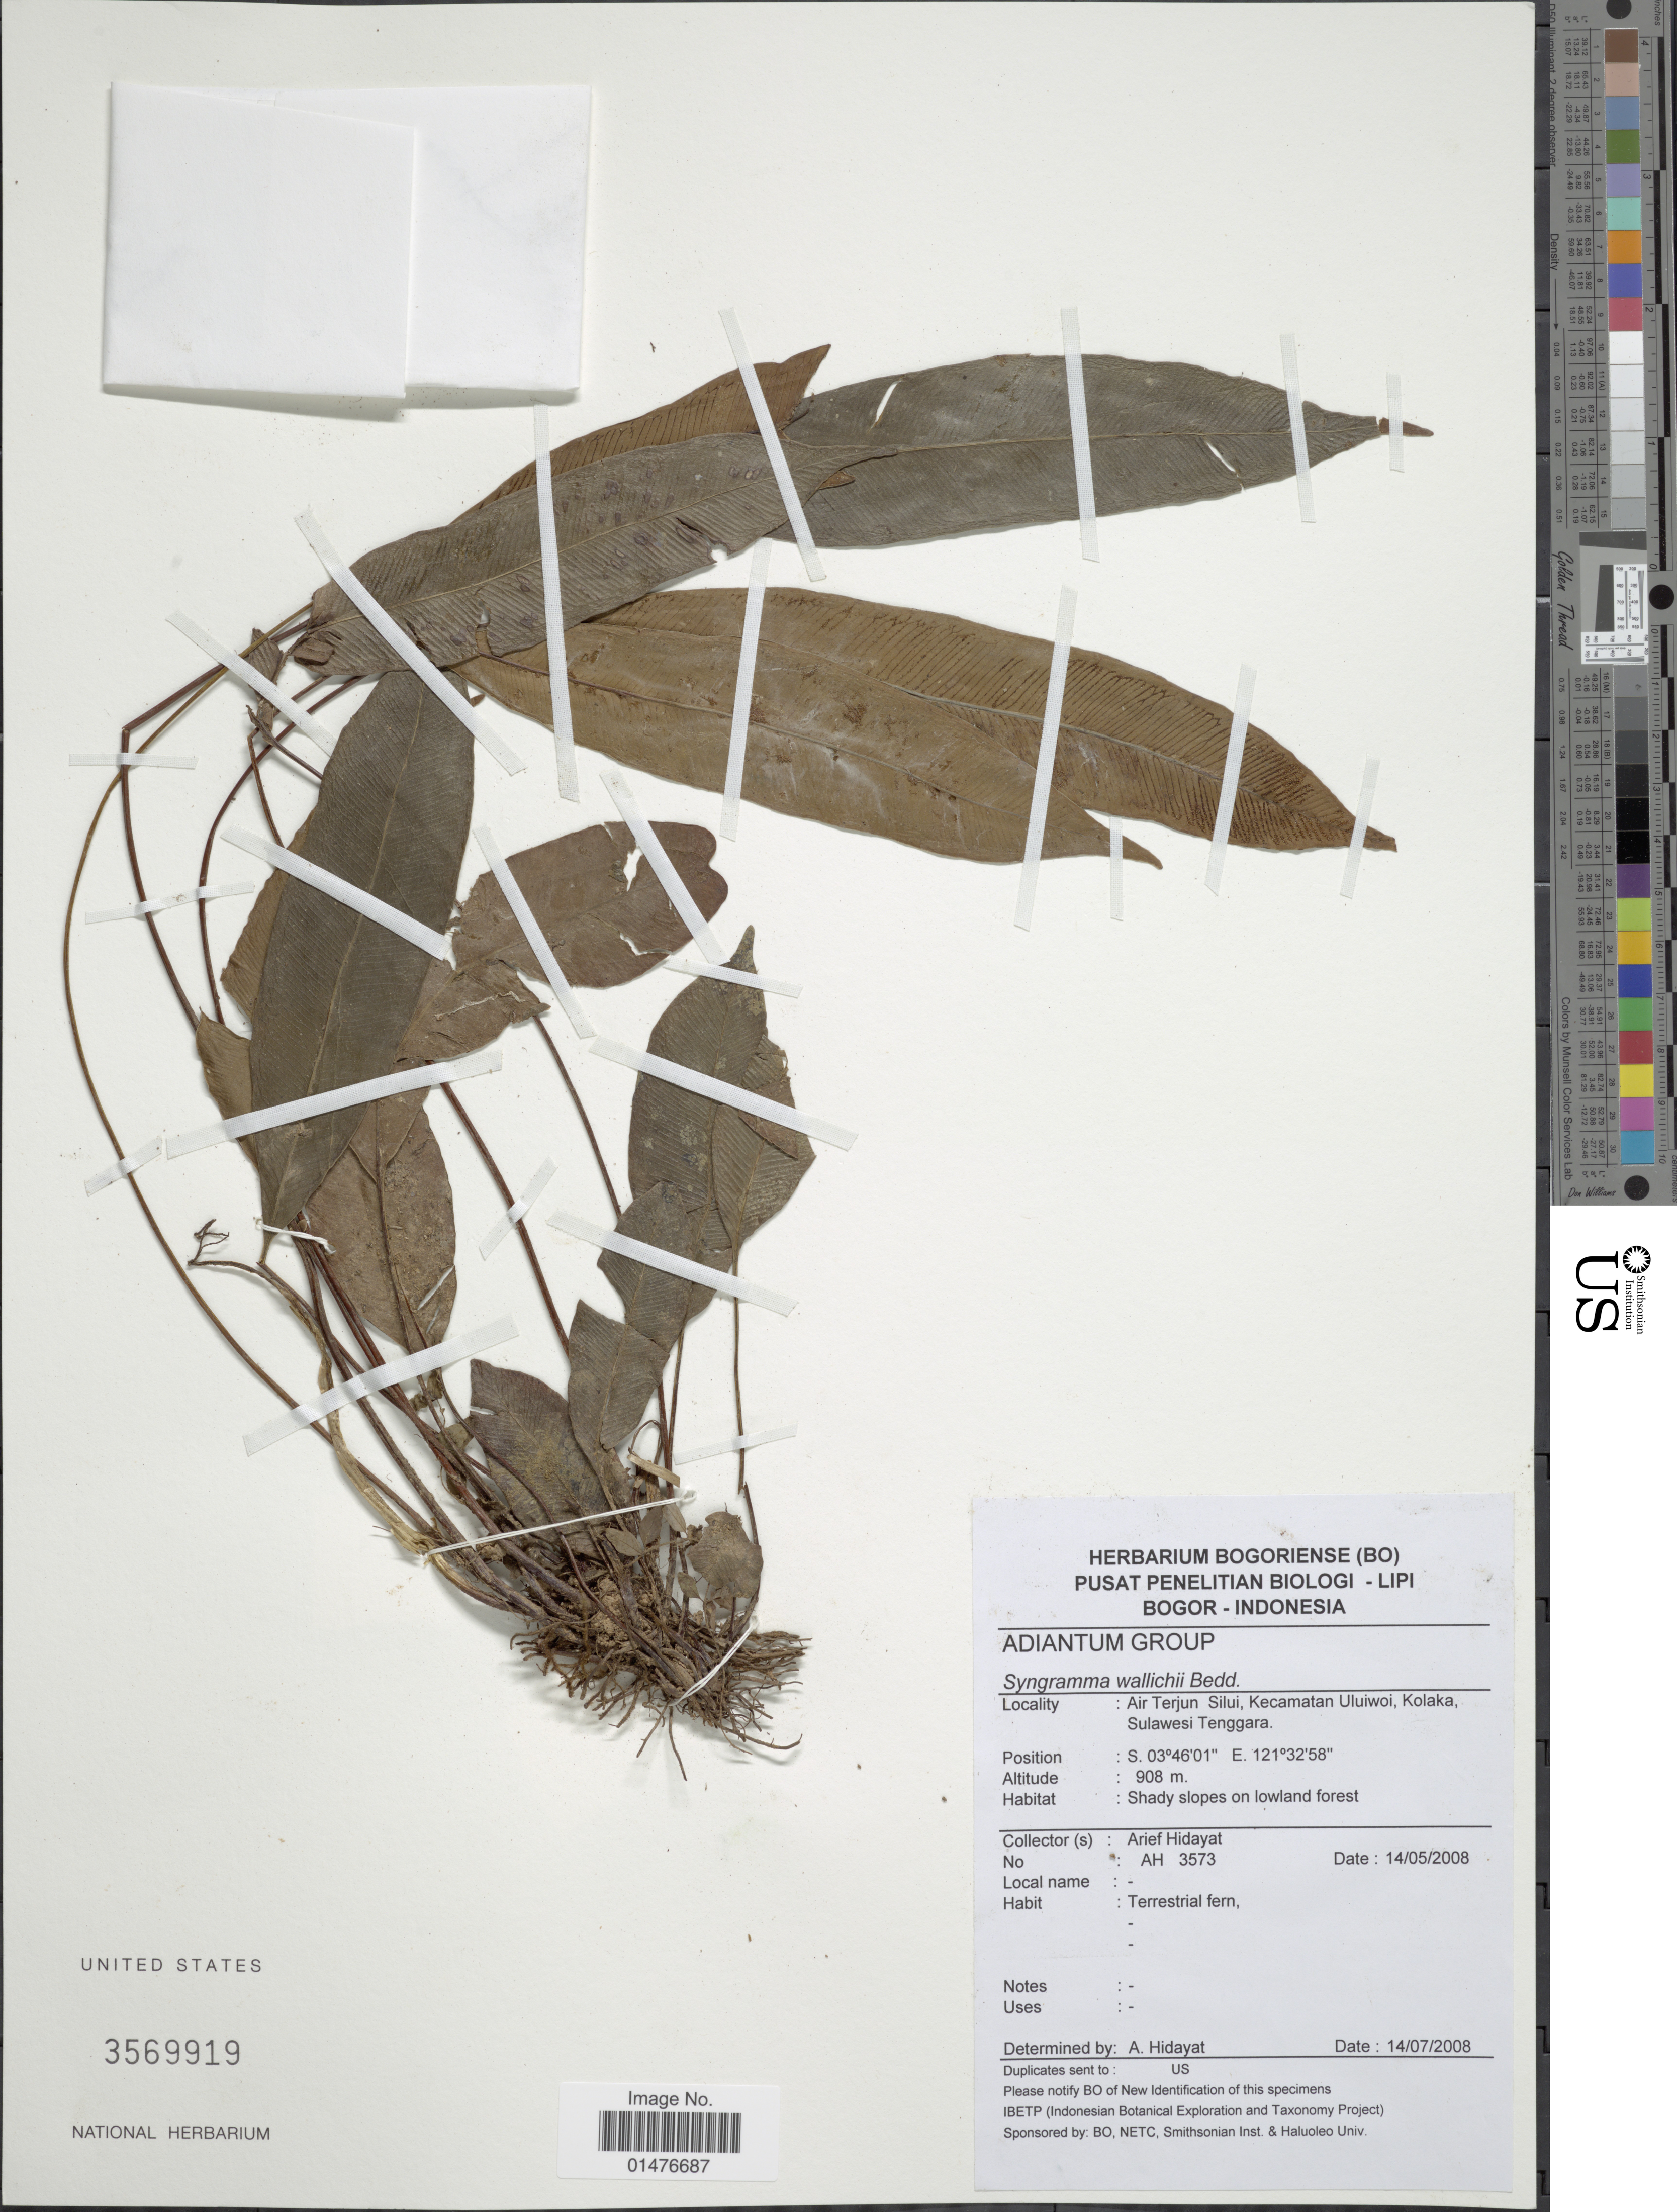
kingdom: Plantae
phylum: Tracheophyta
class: Polypodiopsida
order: Polypodiales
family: Pteridaceae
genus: Syngramma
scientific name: Syngramma wallichii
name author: (Hook.) Bedd.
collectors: A. Hidayat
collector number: AH3573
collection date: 2008-05-14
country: Indonesia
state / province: Sulawesi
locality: Air Terjun Silui, Kecamatan Uluiwoi, Kolaka, Sulawesi Tenggara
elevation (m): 908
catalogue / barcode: US 3569919